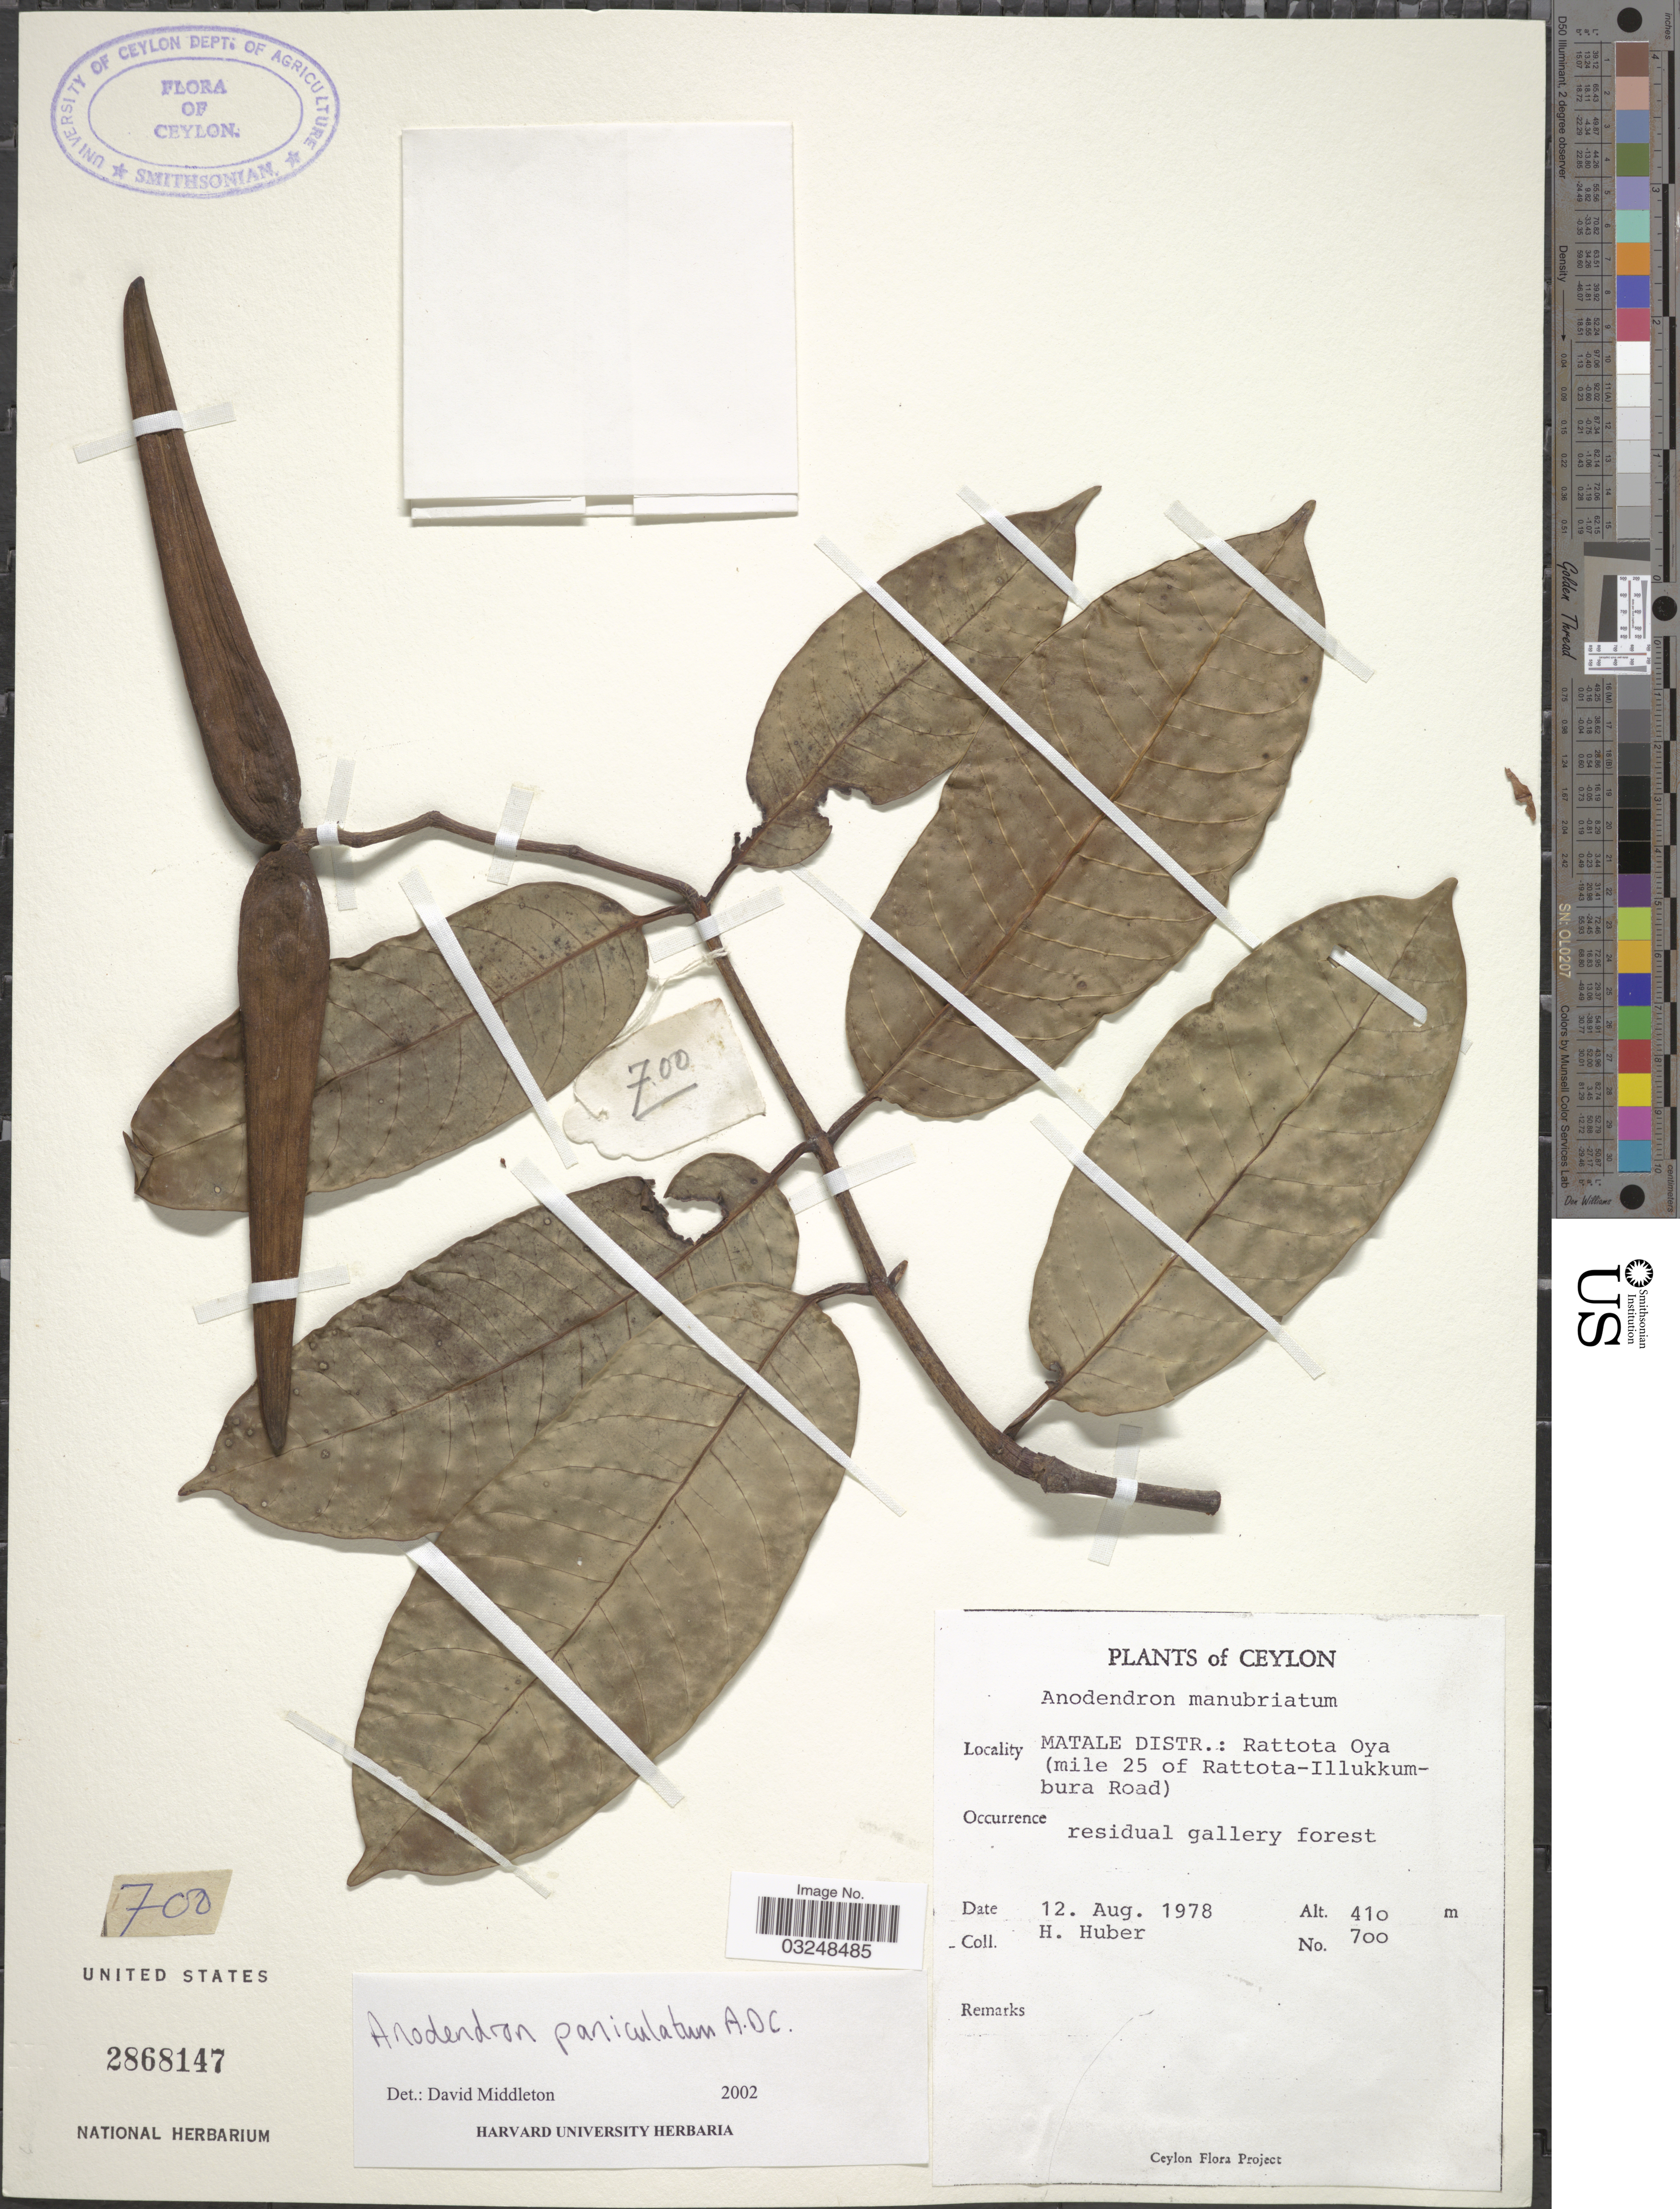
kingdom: Plantae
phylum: Tracheophyta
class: Magnoliopsida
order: Gentianales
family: Apocynaceae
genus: Anodendron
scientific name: Anodendron paniculatum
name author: A. DC.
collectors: H. Huber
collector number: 700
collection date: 1978-08-12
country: Sri Lanka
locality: Ceylon, Matale Distr.: Rattota Oya (mile 25 of Rattota-Illukkumbura Road).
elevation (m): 410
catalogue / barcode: US 2868147